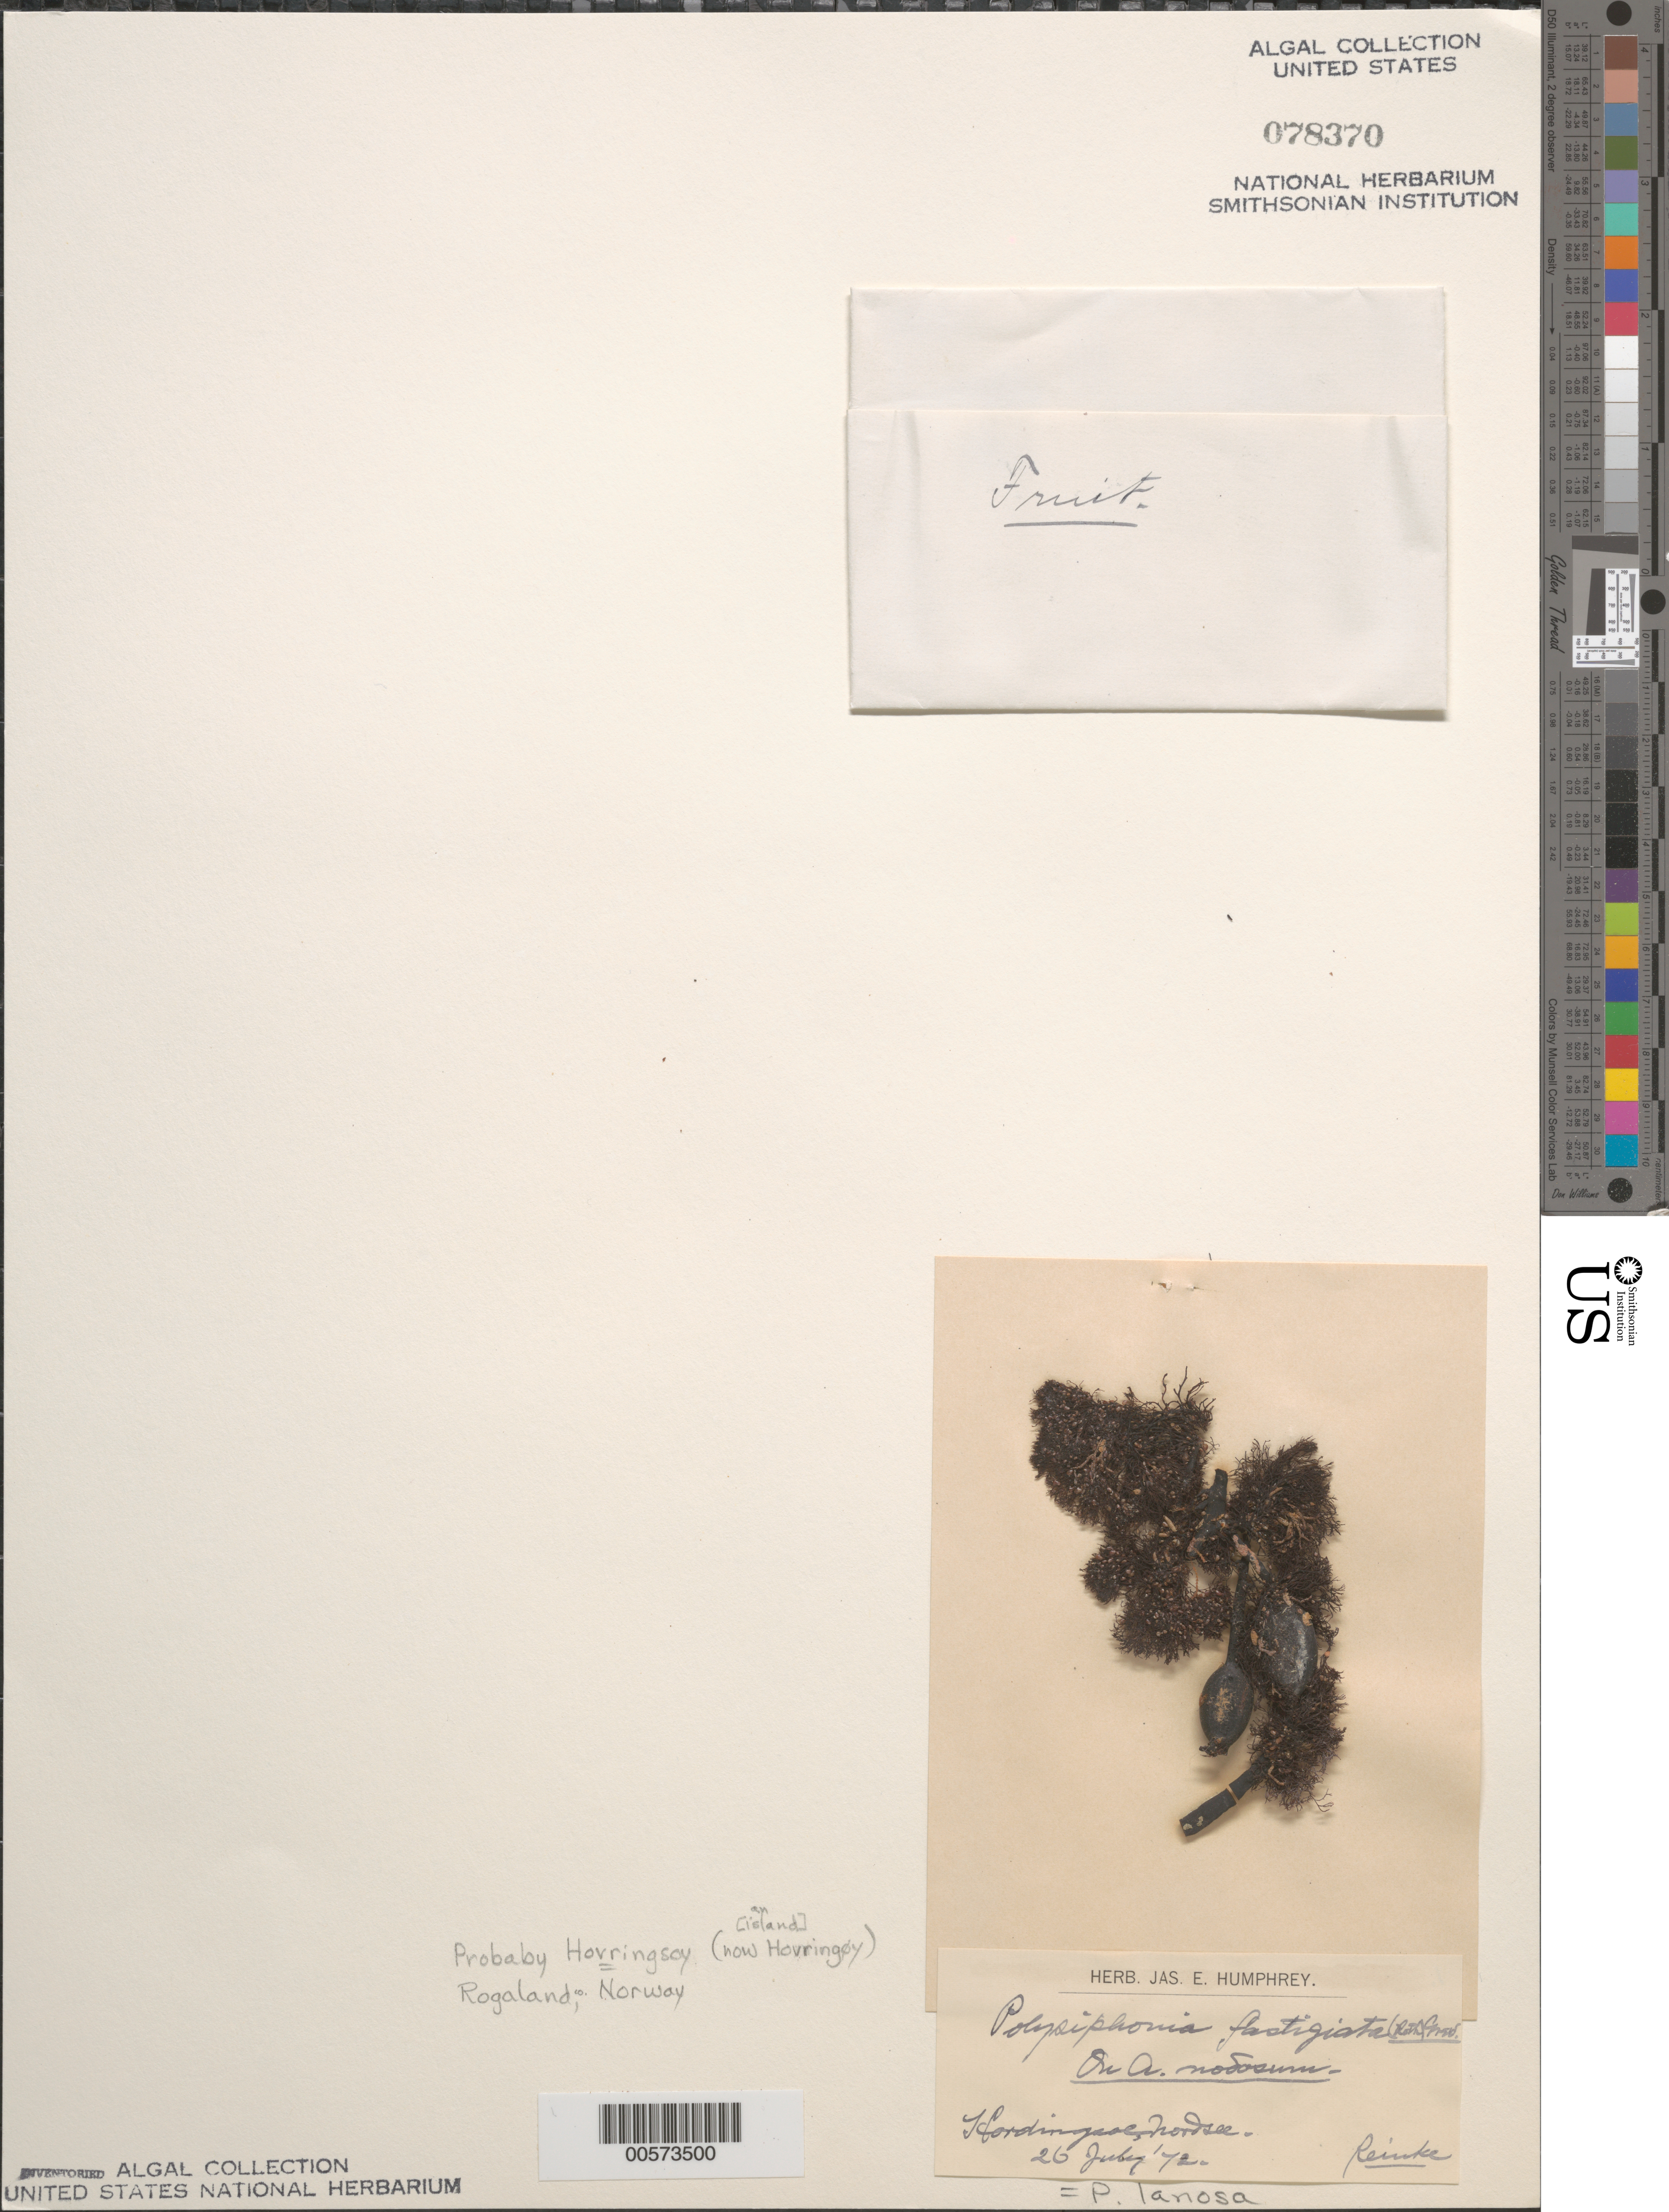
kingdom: Plantae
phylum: Rhodophyta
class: Florideophyceae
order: Ceramiales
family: Rhodomelaceae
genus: Vertebrata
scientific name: Vertebrata lanosa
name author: (L.) T.A. Chr.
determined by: Algae name updating Project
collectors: J. Reinke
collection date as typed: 26 Jul 1872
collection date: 1872-07-26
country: Norway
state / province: Rogaland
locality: Hovringoy (hordingsoe), north sea (nordsee)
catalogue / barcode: US 78370